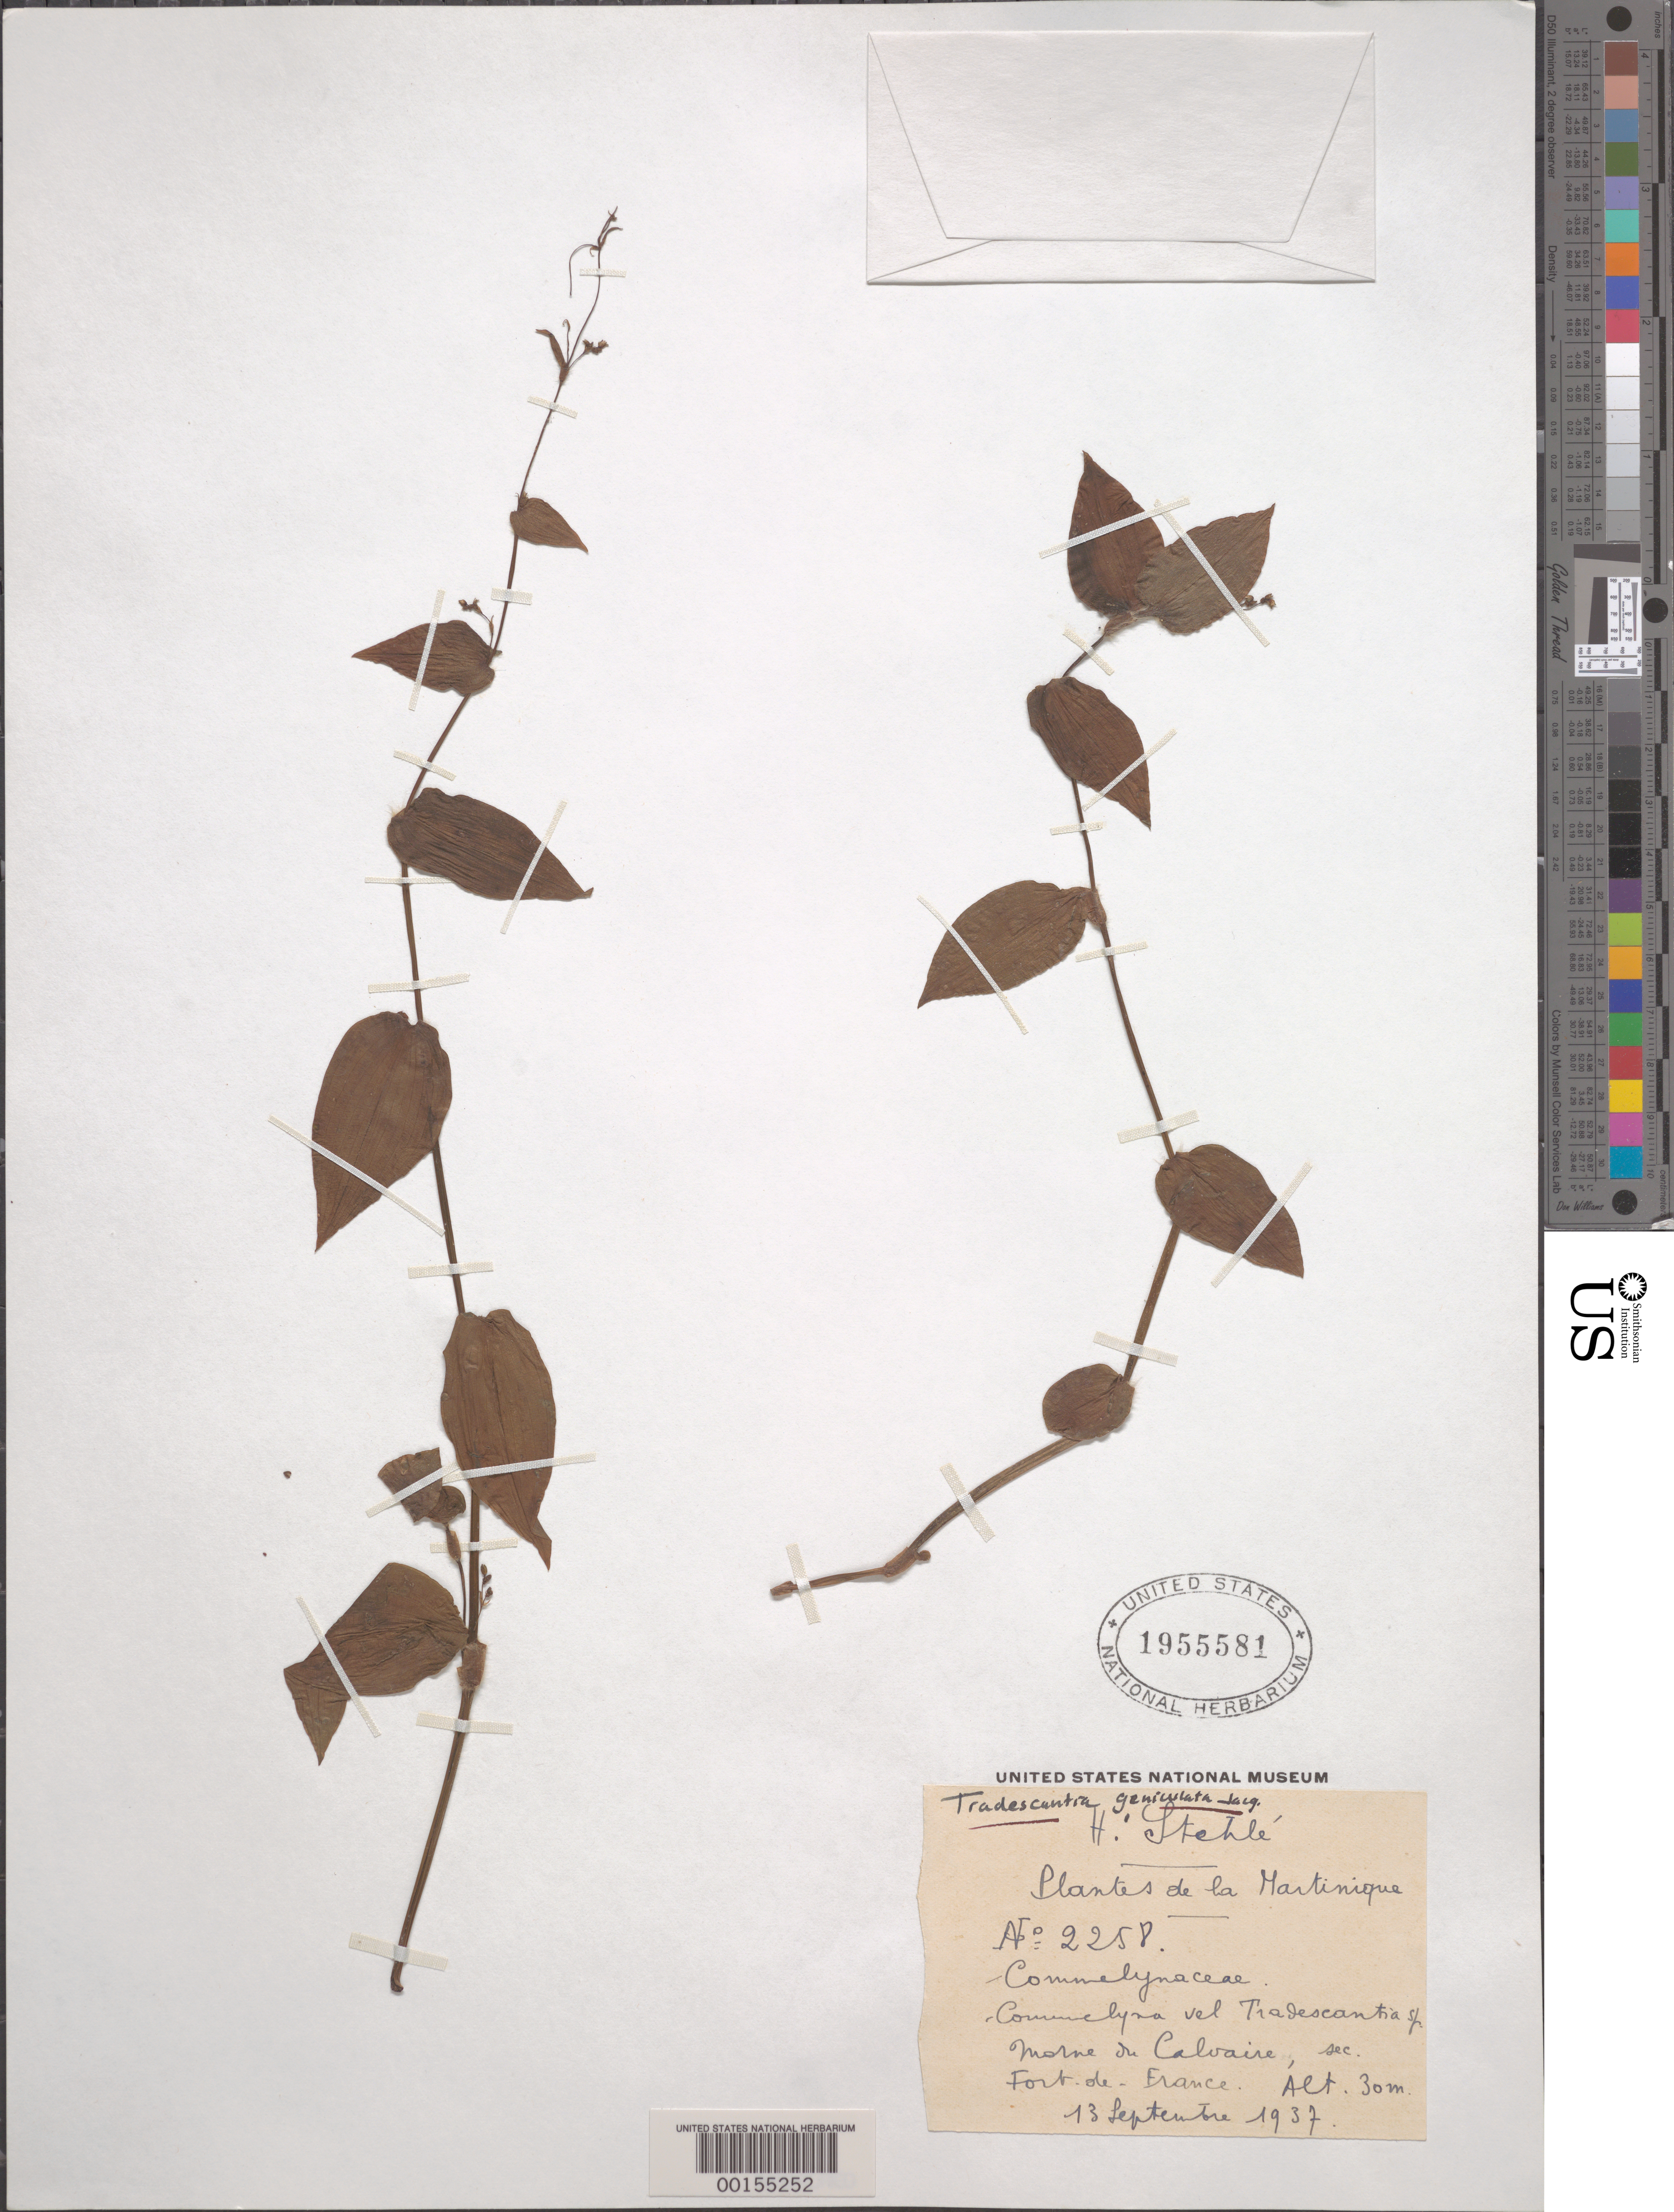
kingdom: Plantae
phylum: Tracheophyta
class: Liliopsida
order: Commelinales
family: Commelinaceae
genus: Gibasis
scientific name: Gibasis pauciflora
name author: (Urb. & Ekman) D.R. Hunt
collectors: H. Stehlé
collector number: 2258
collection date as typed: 13 Sep 1937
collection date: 1937-09-13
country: Martinique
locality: Fort de france, morne de calvaire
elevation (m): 30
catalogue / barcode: US 1955581